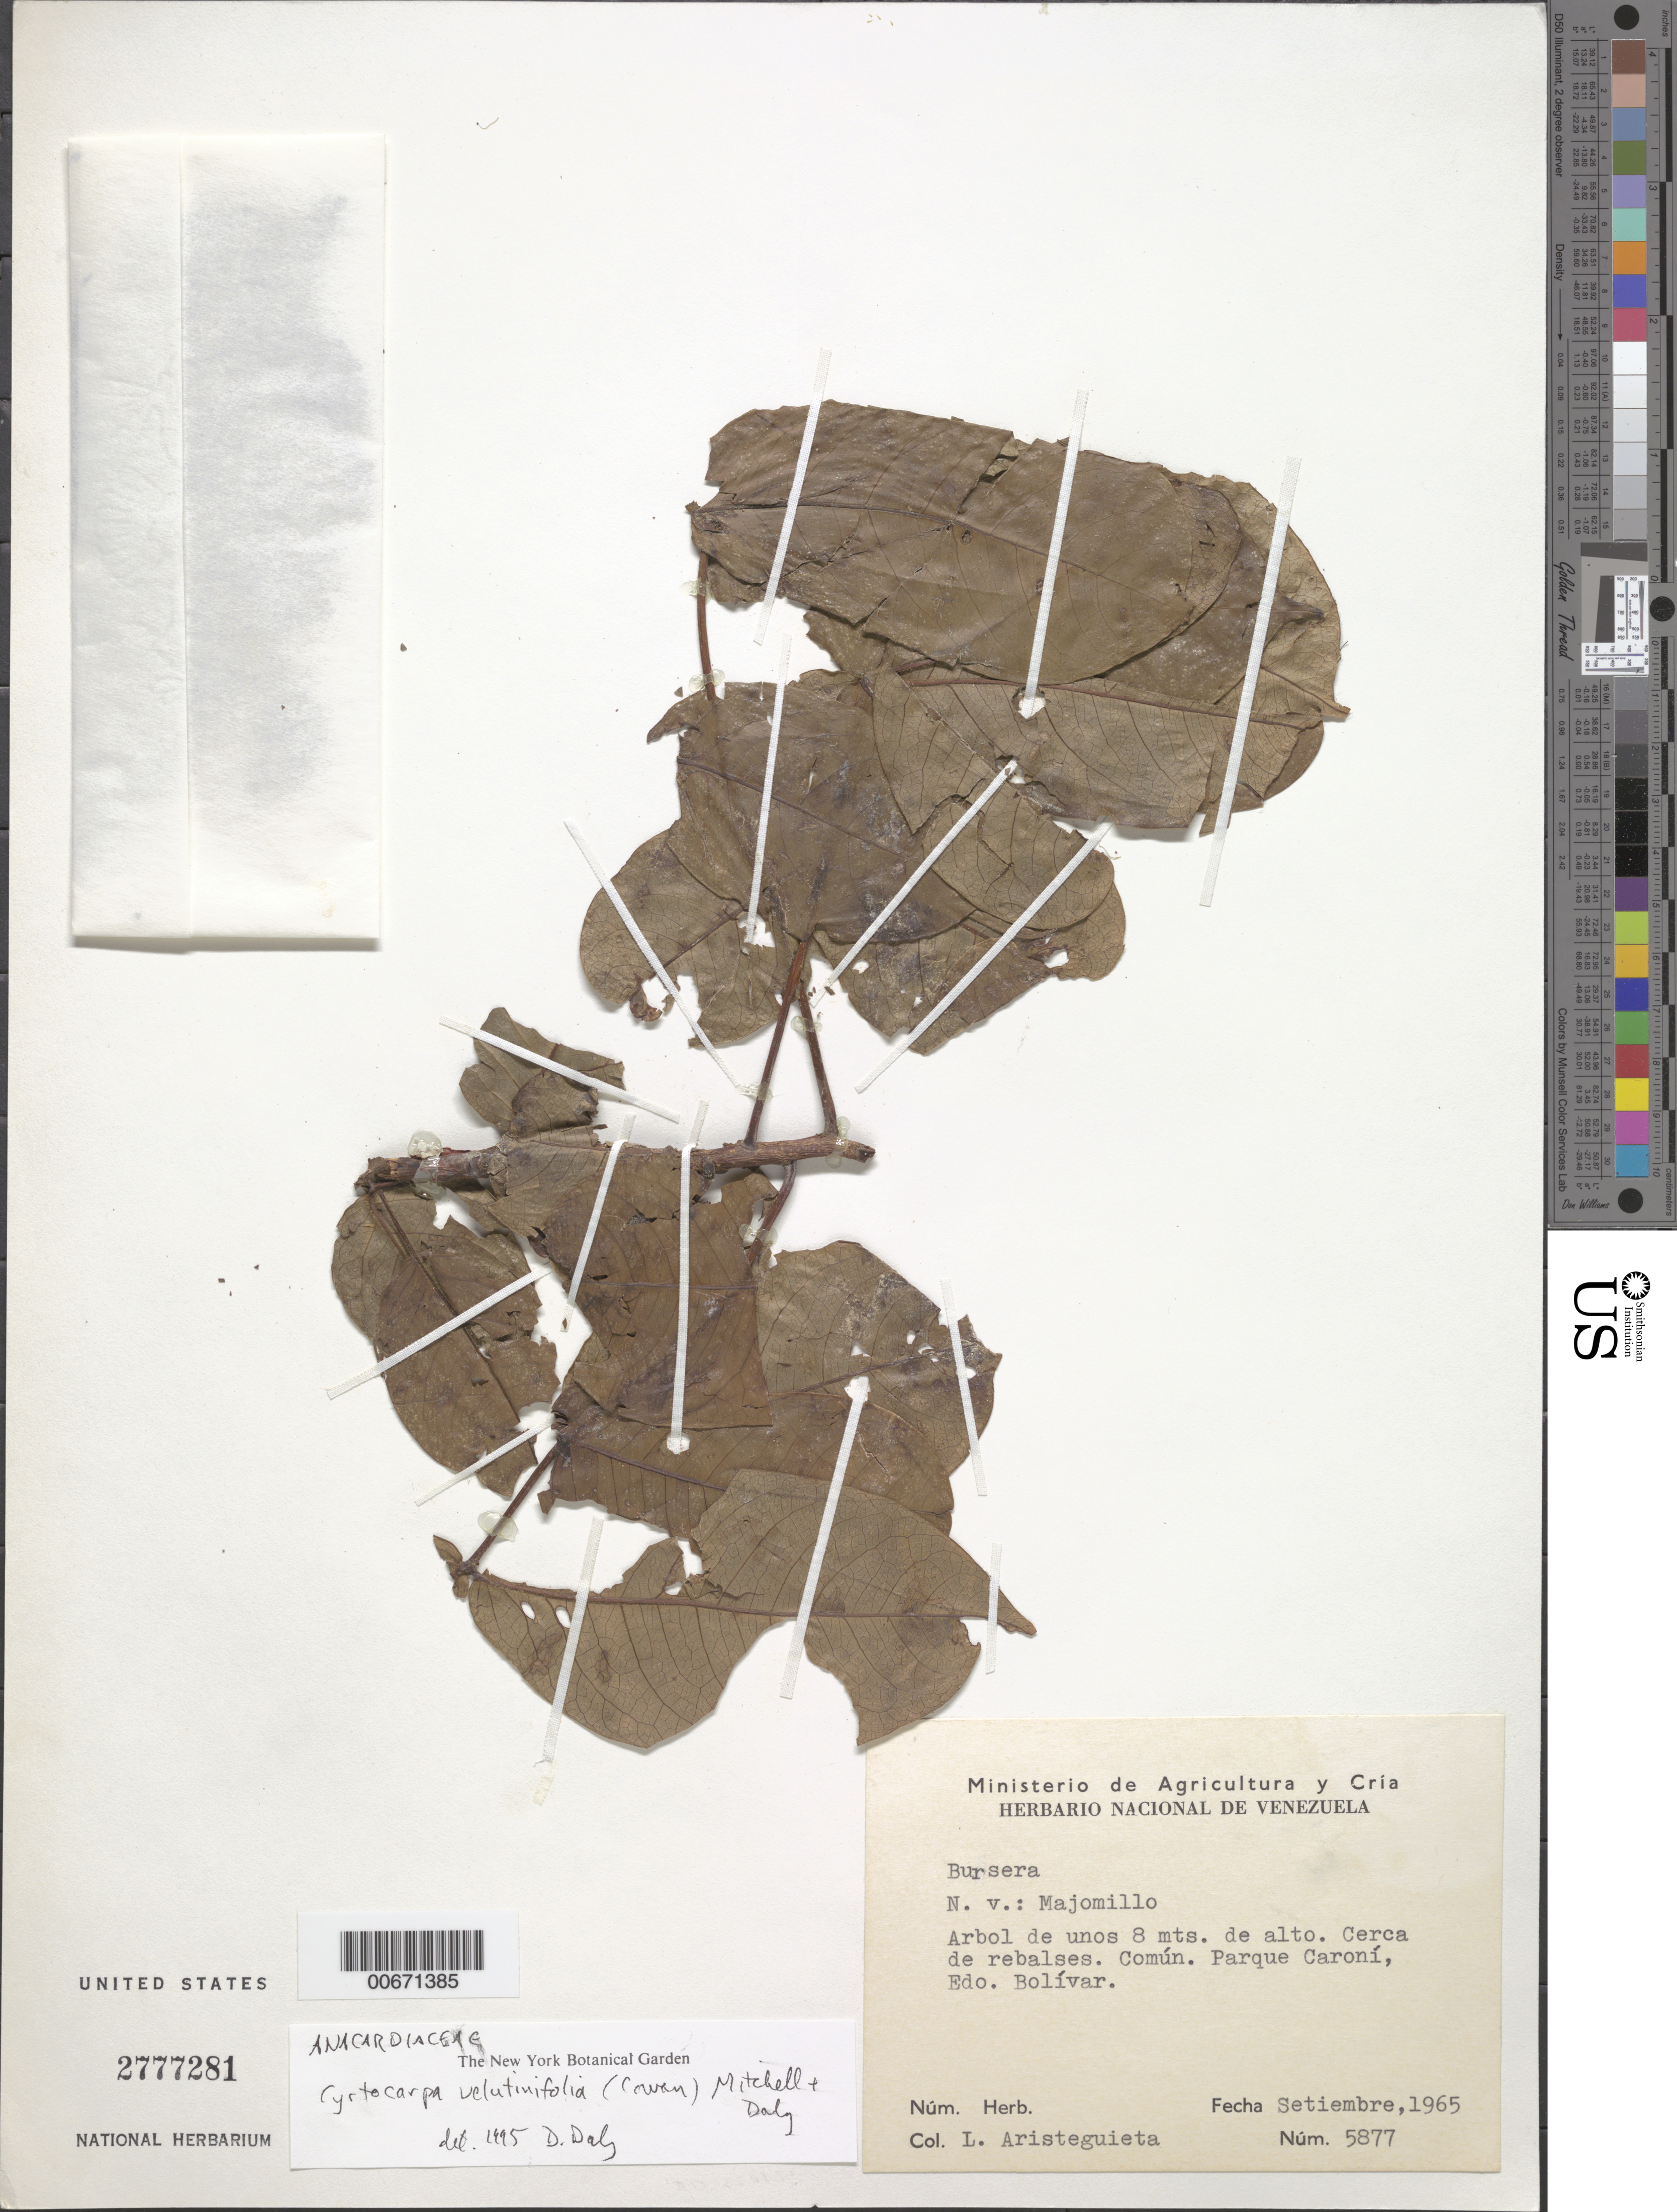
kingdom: Plantae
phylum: Tracheophyta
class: Magnoliopsida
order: Sapindales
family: Anacardiaceae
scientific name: Uniostium velutinifolium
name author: (R.S. Cowan) J.D. Mitch. & Daly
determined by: Mitchell, John D.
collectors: L. Aristeguieta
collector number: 5877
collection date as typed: Sep-65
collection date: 1965-09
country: Venezuela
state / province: Bolívar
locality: Parque Caroní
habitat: Cerca de rebalses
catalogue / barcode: US 2777281